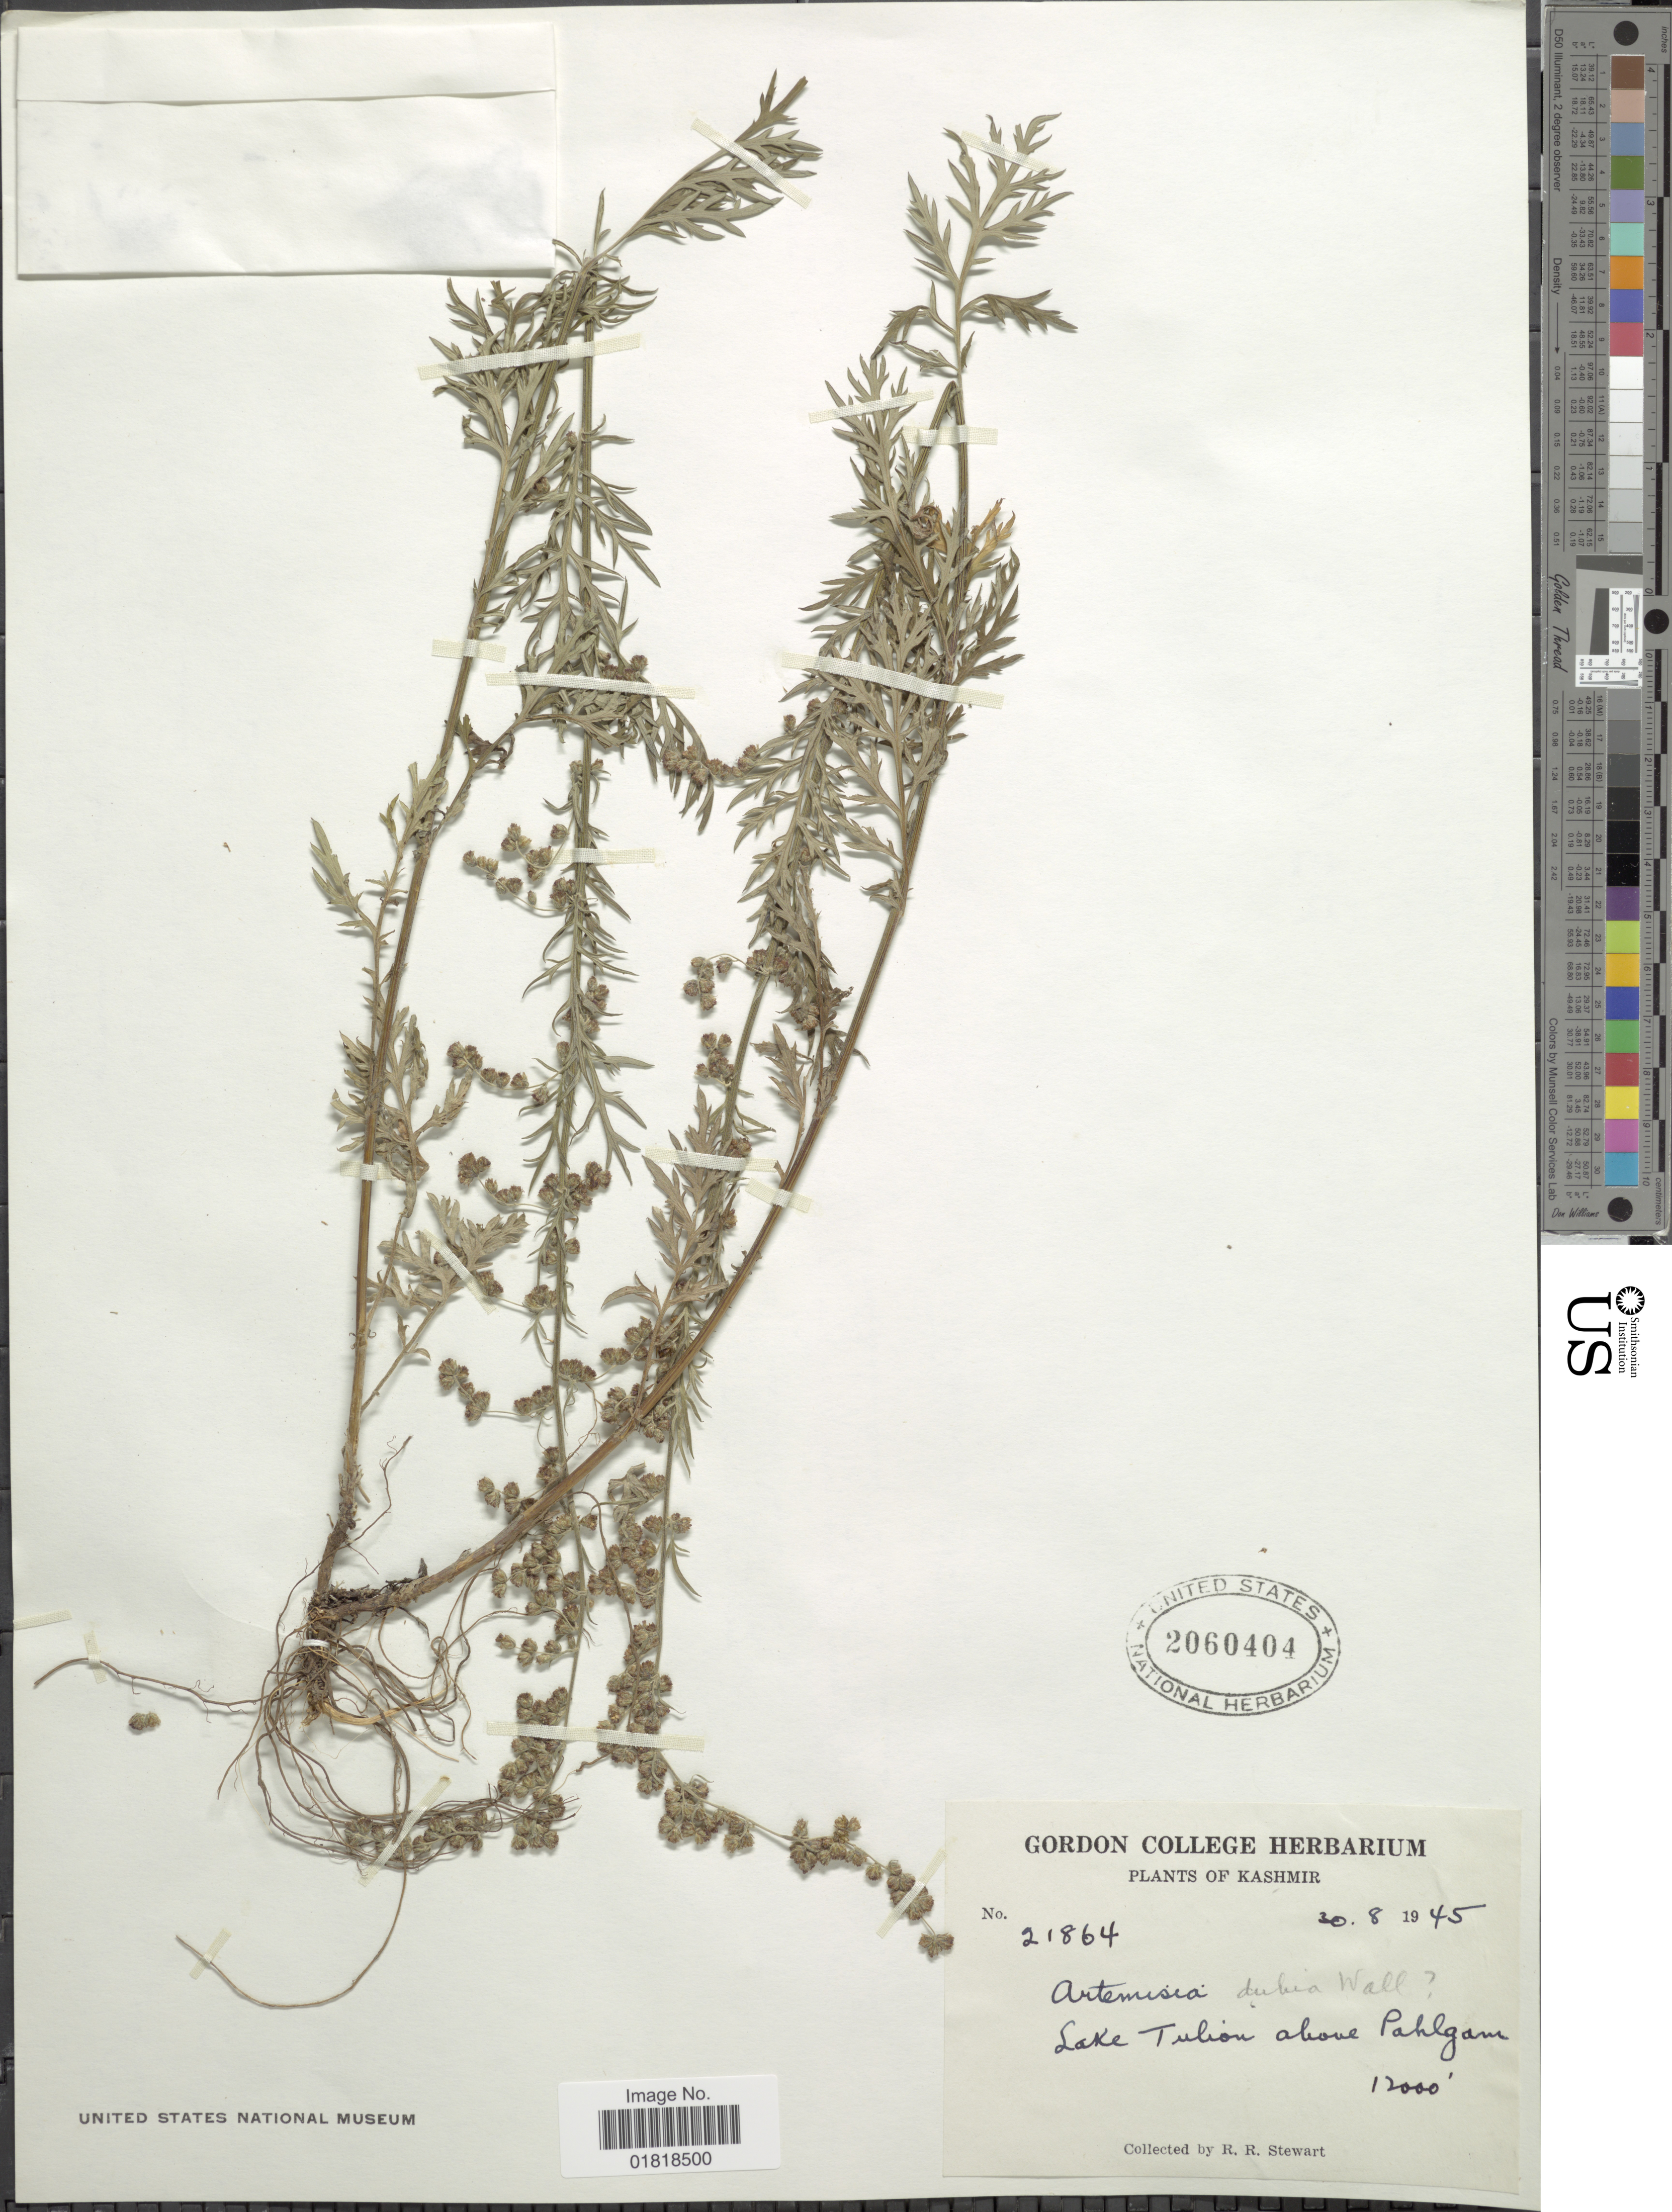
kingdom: Plantae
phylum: Tracheophyta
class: Magnoliopsida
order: Asterales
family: Asteraceae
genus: Artemisia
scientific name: Artemisia dubia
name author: Wall. ex Besser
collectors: R. R. Stewart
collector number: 21864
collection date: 1945-08-30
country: India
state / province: Jammu and Kashmir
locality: Kashmir, Lake Tulian above Pahlgam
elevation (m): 3658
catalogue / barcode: US 2060404